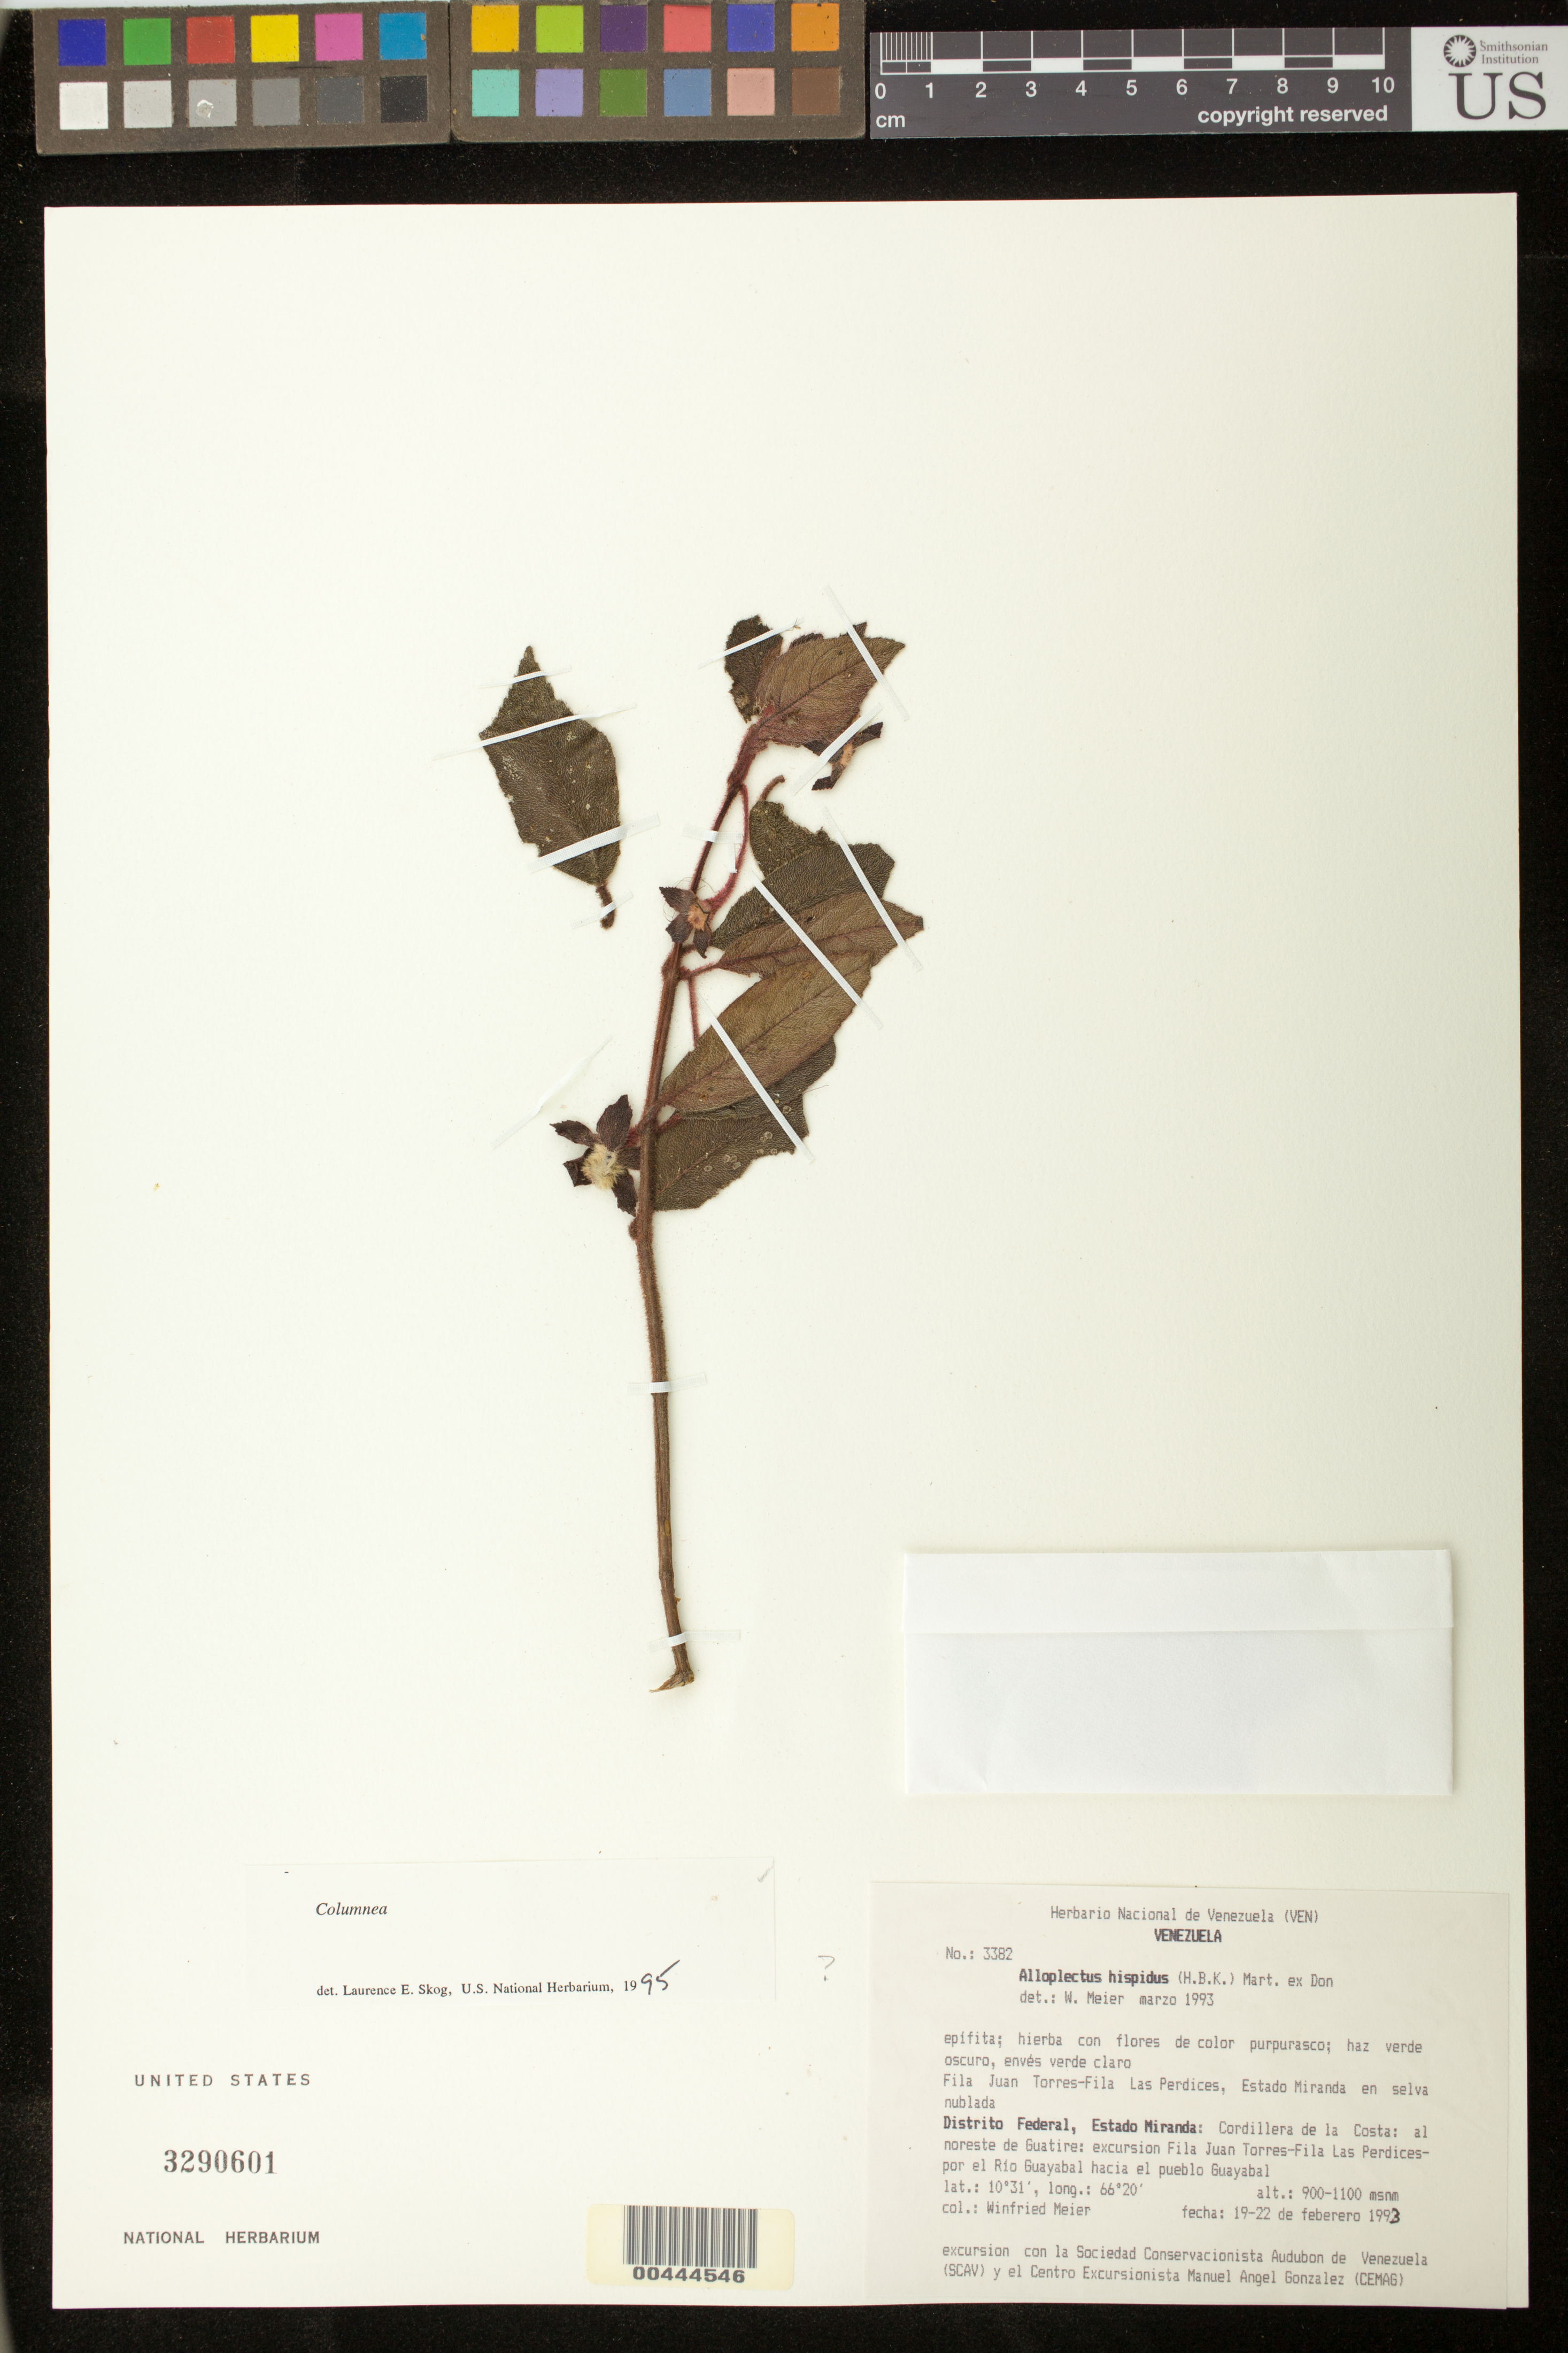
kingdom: Plantae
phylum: Tracheophyta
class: Magnoliopsida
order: Lamiales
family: Gesneriaceae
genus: Columnea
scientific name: Columnea sp.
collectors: W. Meier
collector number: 3382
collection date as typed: Feb 1993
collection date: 1993-02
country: Venezuela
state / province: Distrito Federal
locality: Miranda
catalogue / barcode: US 3290601